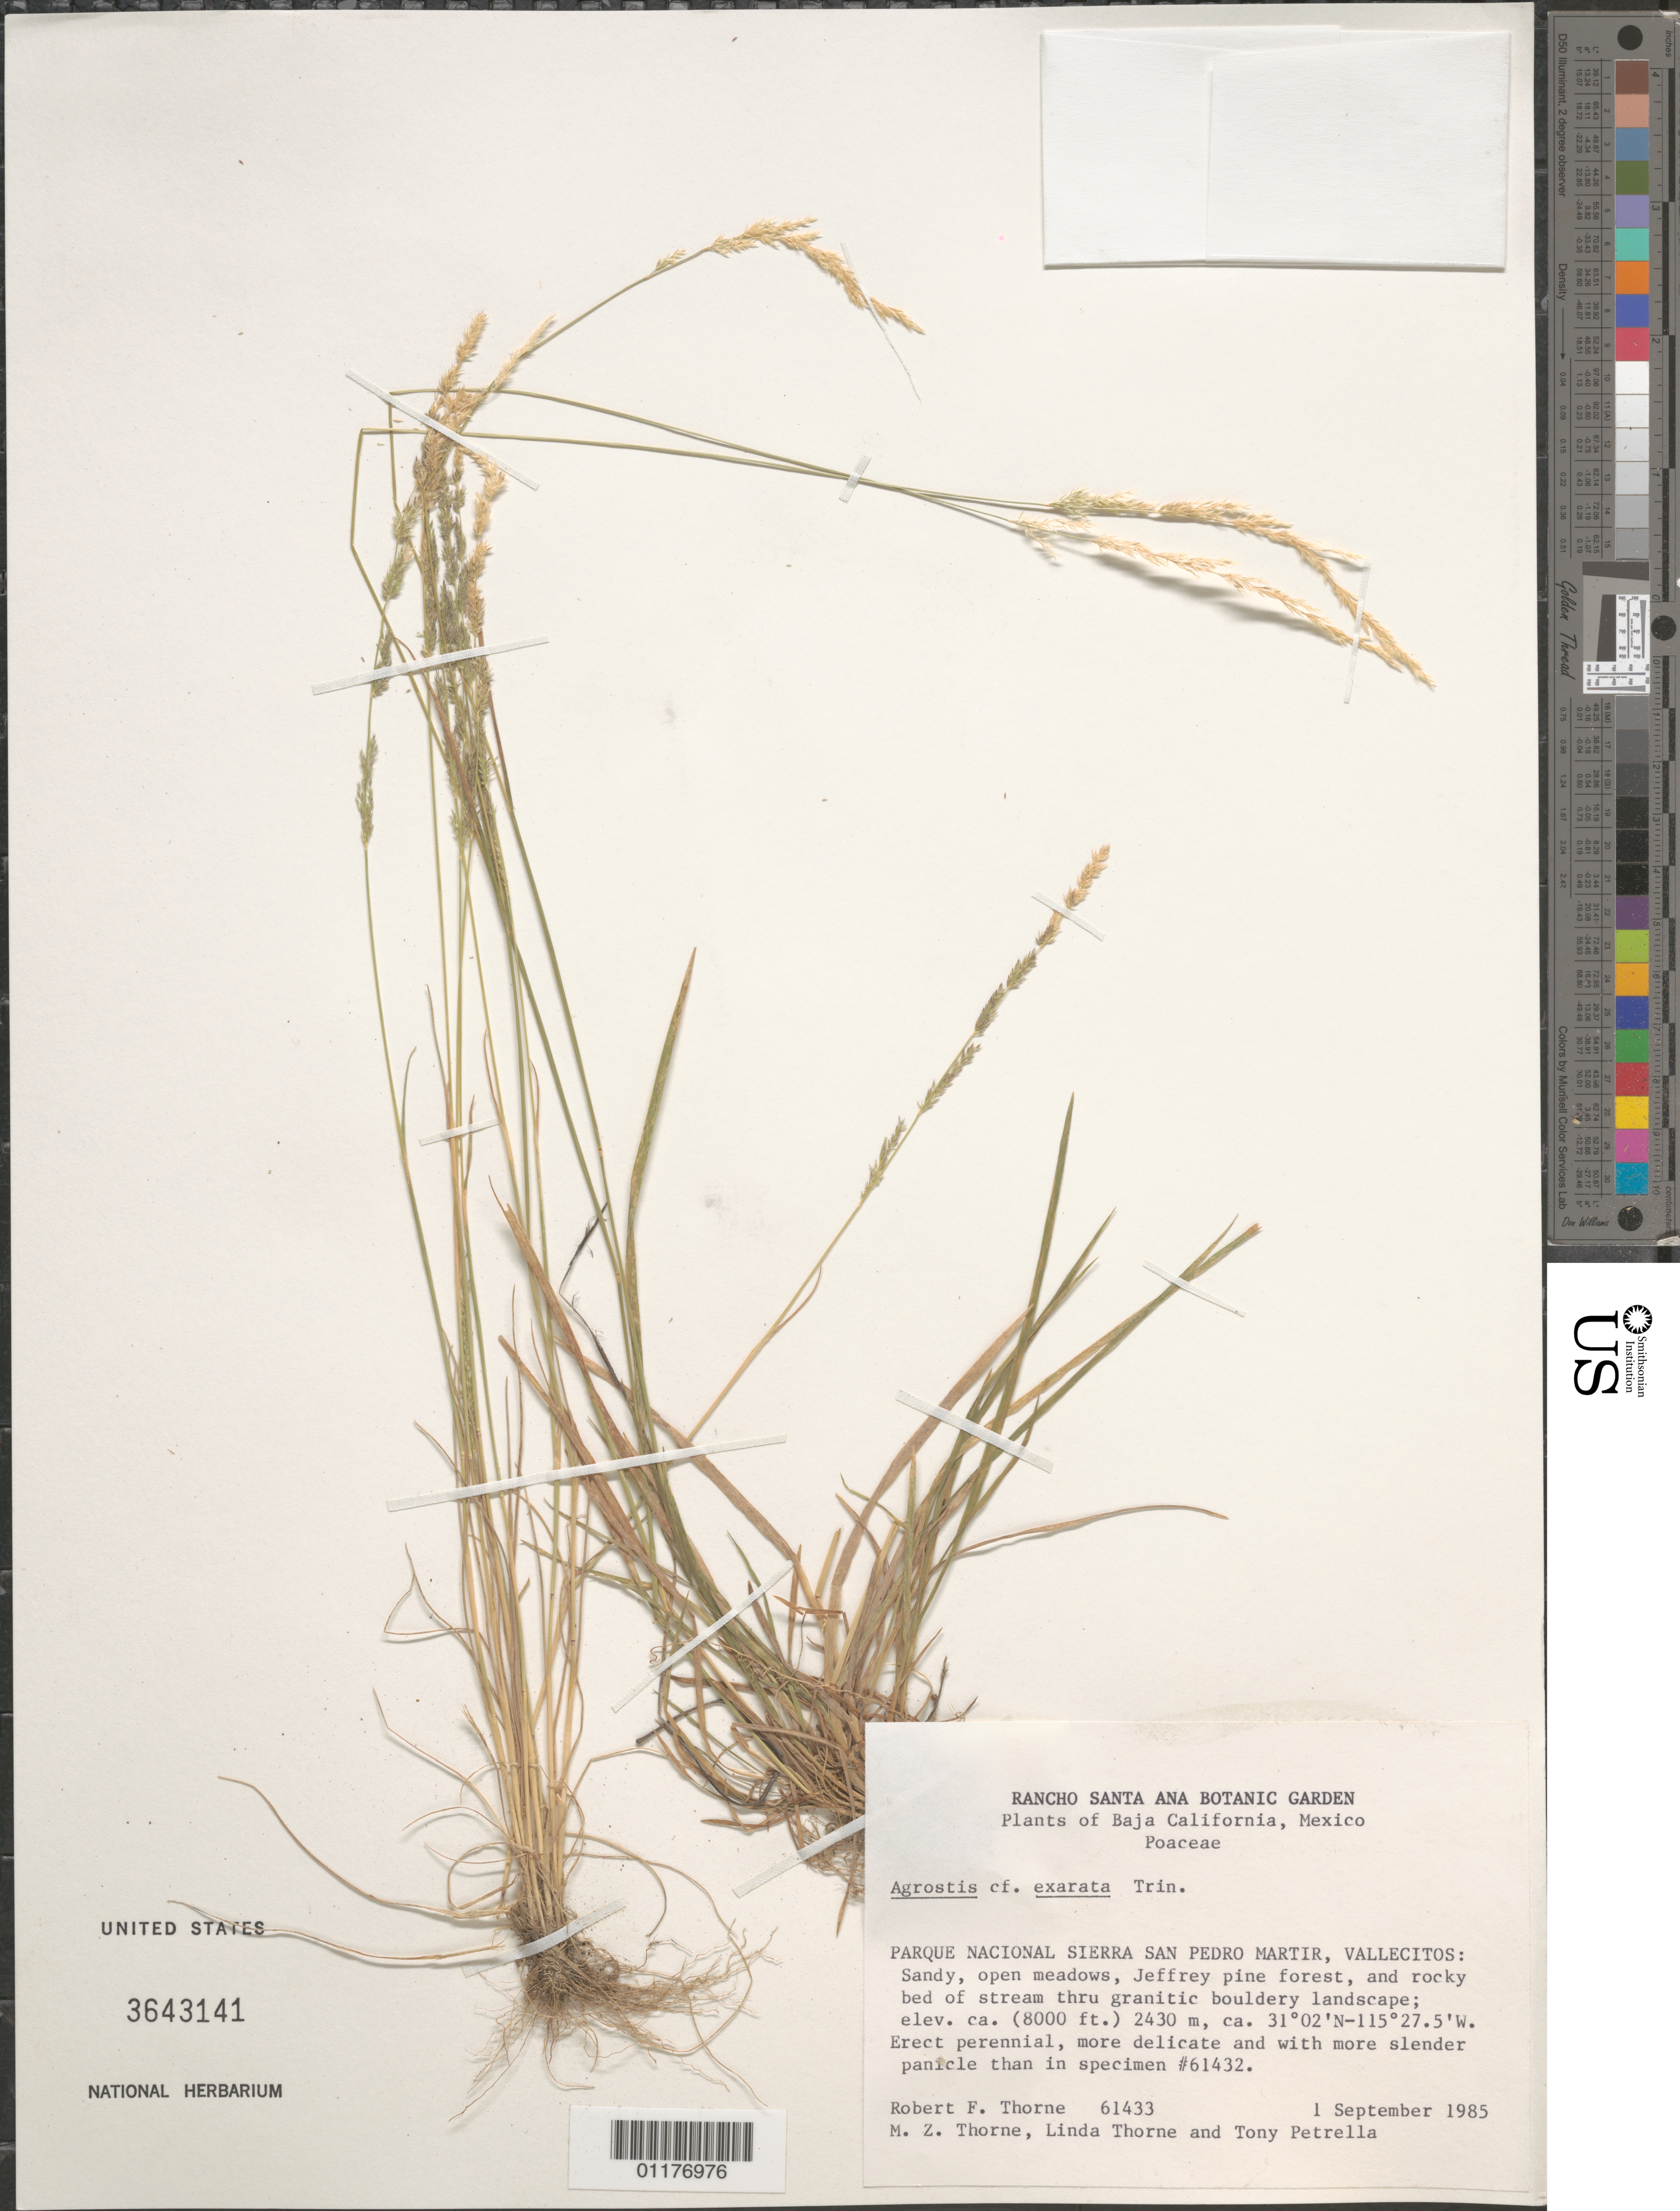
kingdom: Plantae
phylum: Tracheophyta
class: Liliopsida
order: Poales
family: Poaceae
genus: Agrostis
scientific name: Agrostis exarata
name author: Trin.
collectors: R. F. Thorne, L. Thorne & T. Petrella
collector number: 61433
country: Mexico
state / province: Baja California Norte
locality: Parque Nacional Sierra San Pedro Martir, Vallecitos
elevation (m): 2438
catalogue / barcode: US 3643141